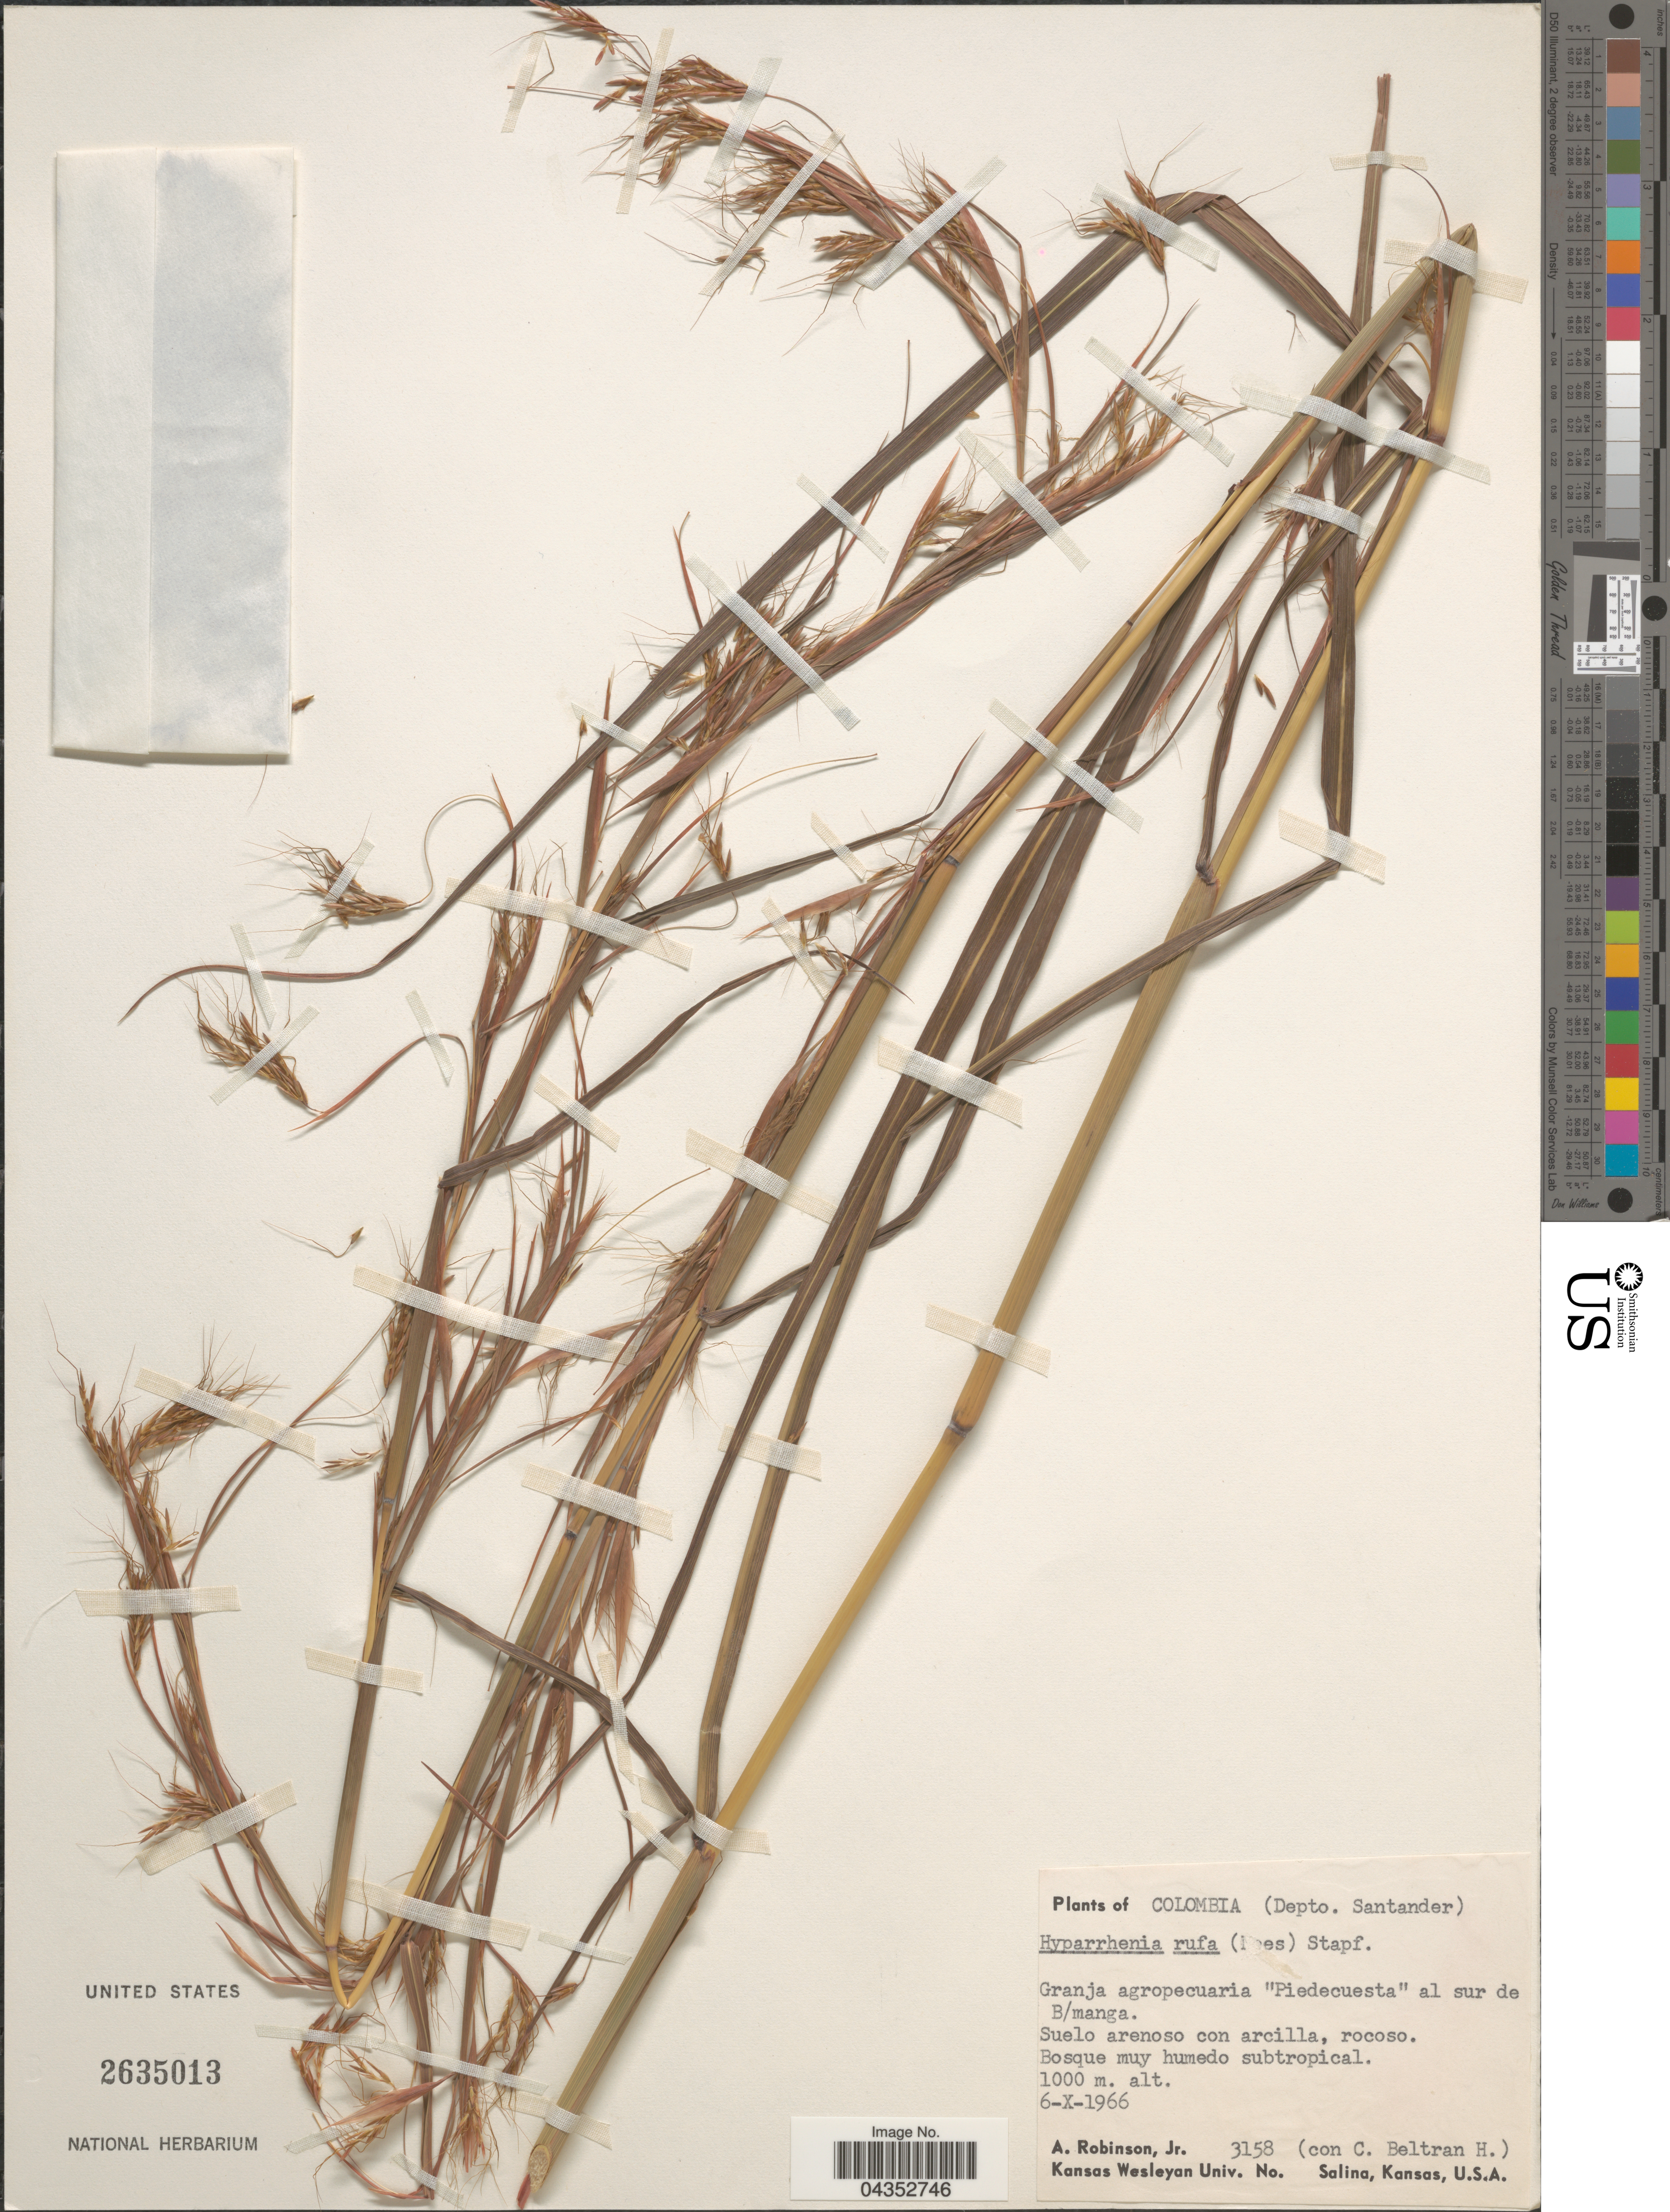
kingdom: Plantae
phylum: Tracheophyta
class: Liliopsida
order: Poales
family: Poaceae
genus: Hyparrhenia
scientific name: Hyparrhenia rufa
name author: (Nees) Stapf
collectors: A. Robinson Jr. & C. Beltran H.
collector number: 3158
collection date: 1966-10-06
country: Colombia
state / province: Santander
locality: (Depto. Santander). Granja agropecuarioa "Piedecuesta" al sur de B/manga.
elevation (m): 1000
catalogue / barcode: US 2635013